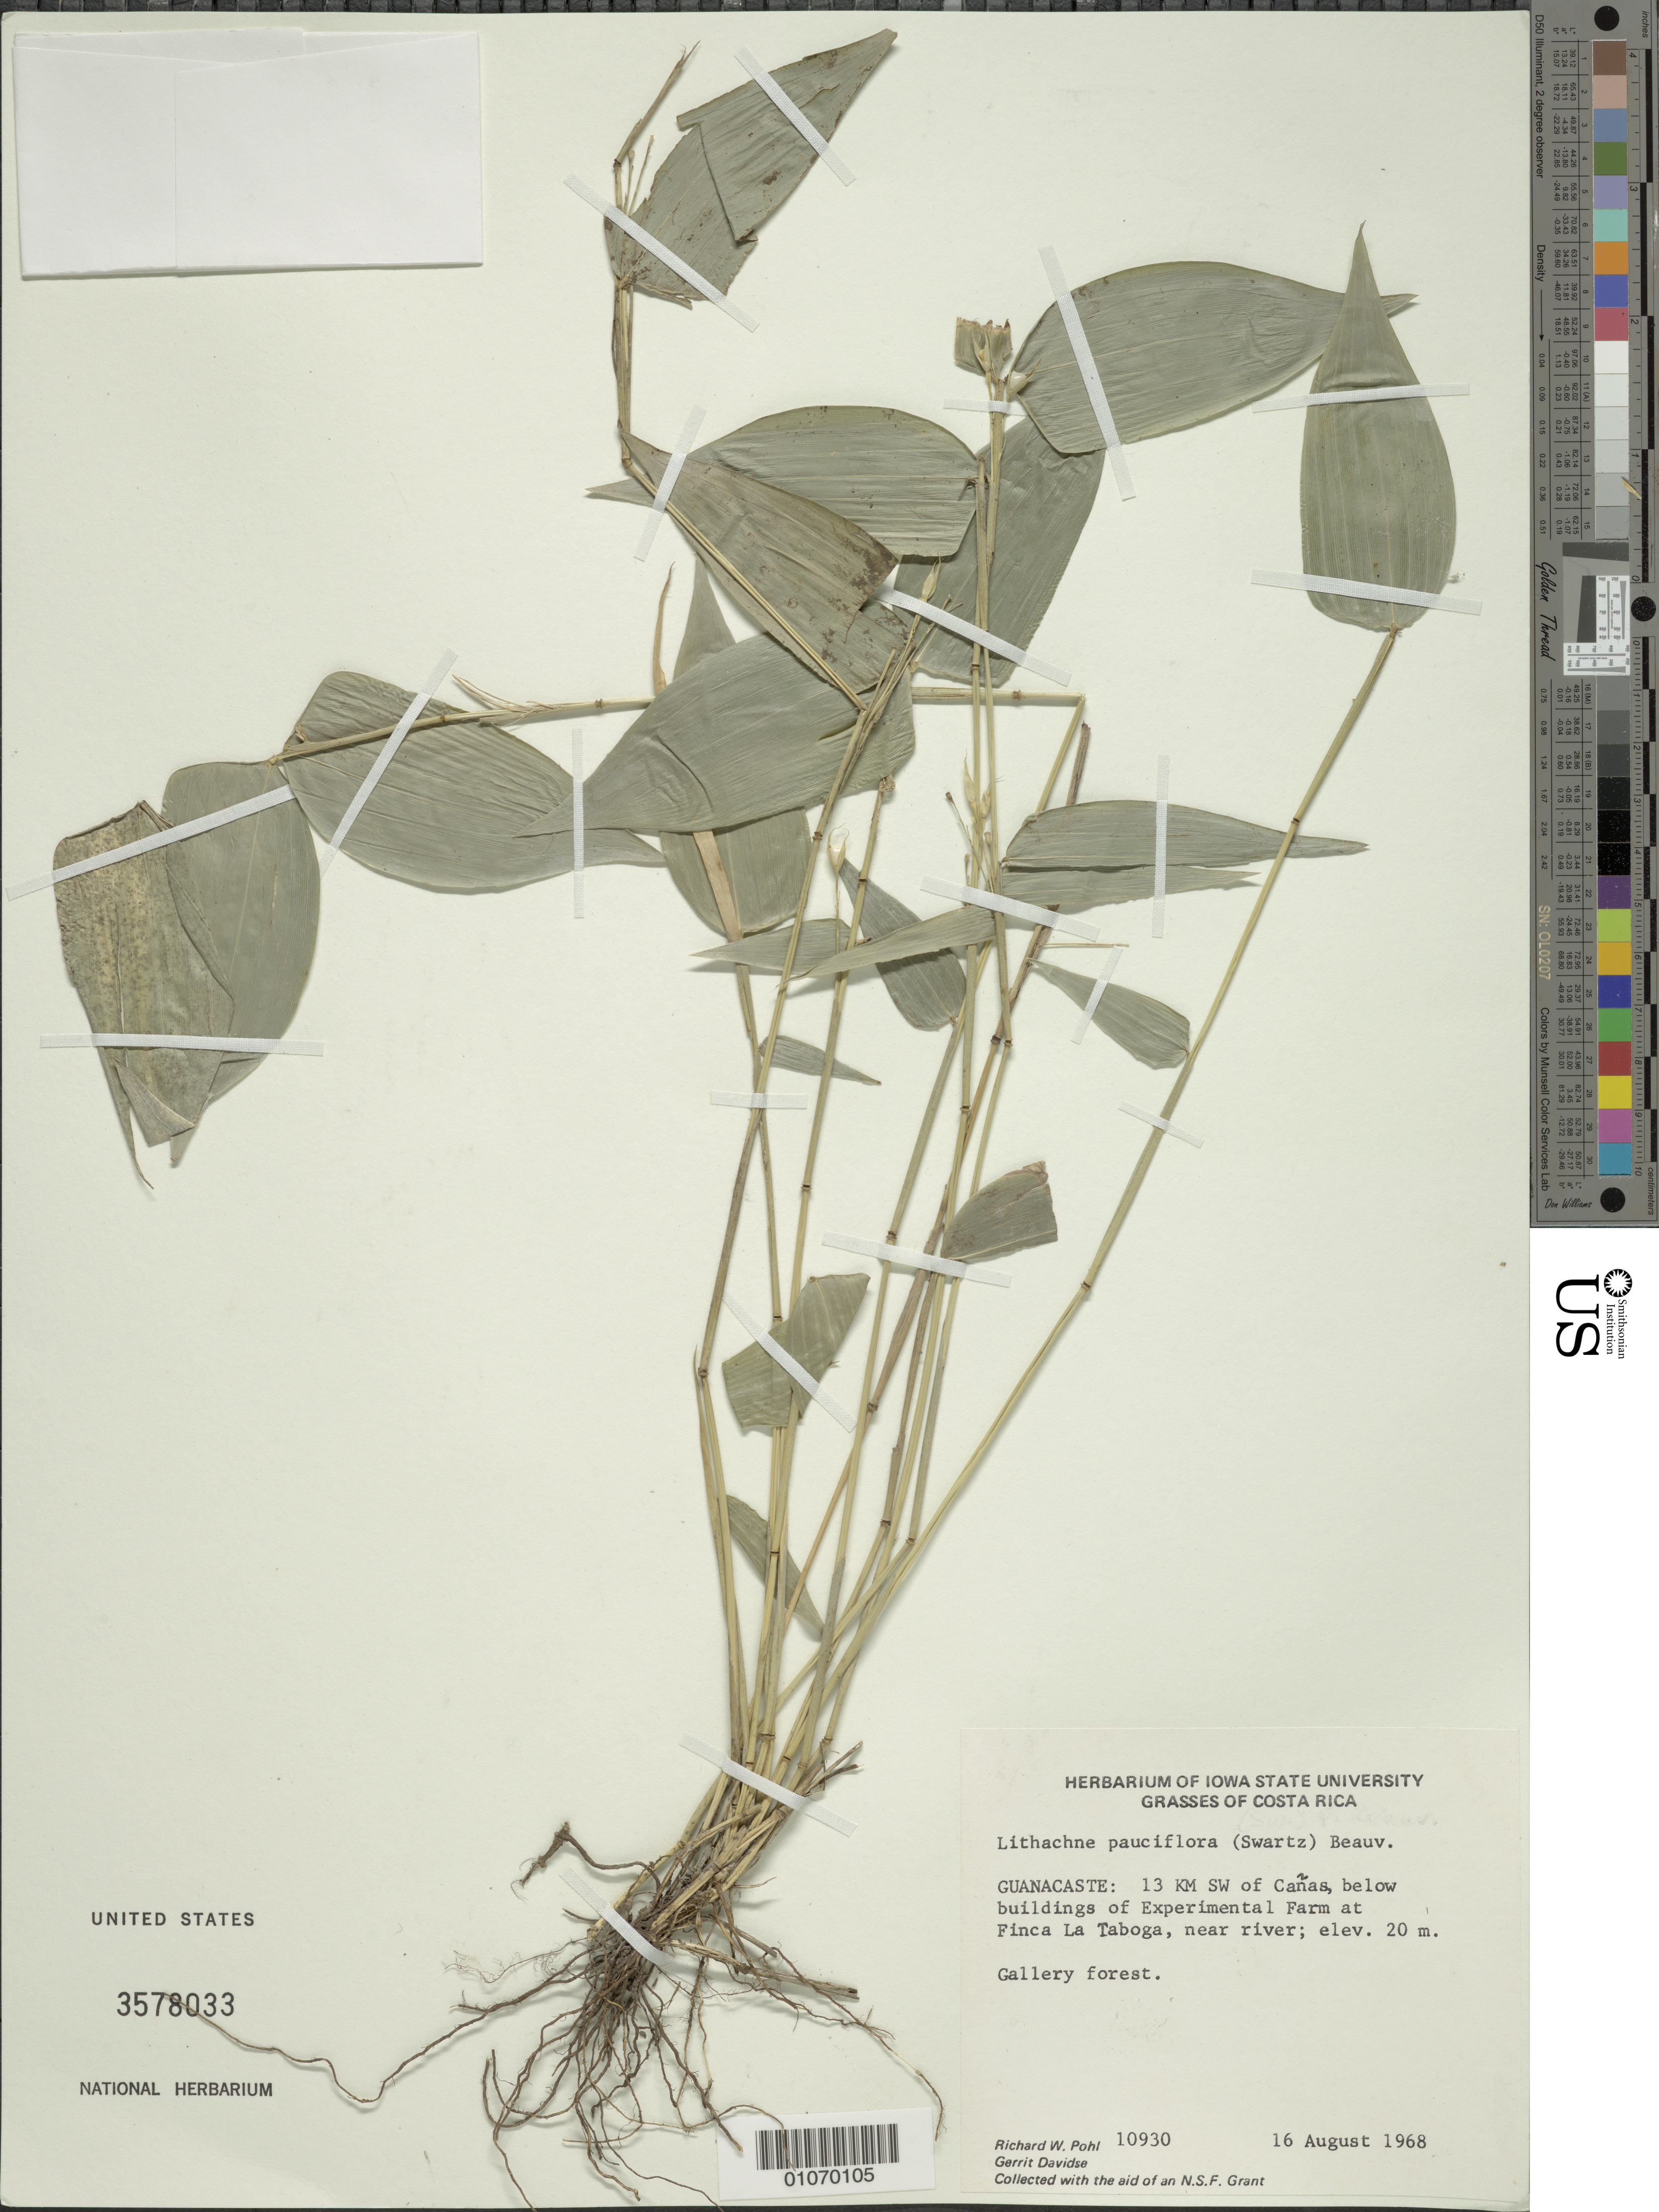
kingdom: Plantae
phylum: Tracheophyta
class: Liliopsida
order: Poales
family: Poaceae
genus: Lithachne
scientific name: Lithachne pauciflora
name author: (Sw.) P. Beauv.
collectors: R. W. Pohl & G. Davidse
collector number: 10930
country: Costa Rica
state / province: Guanacaste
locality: SW of Canas, below buildings of Experimental Farm at Finca La Taboga, near river.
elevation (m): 20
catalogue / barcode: US 3578033